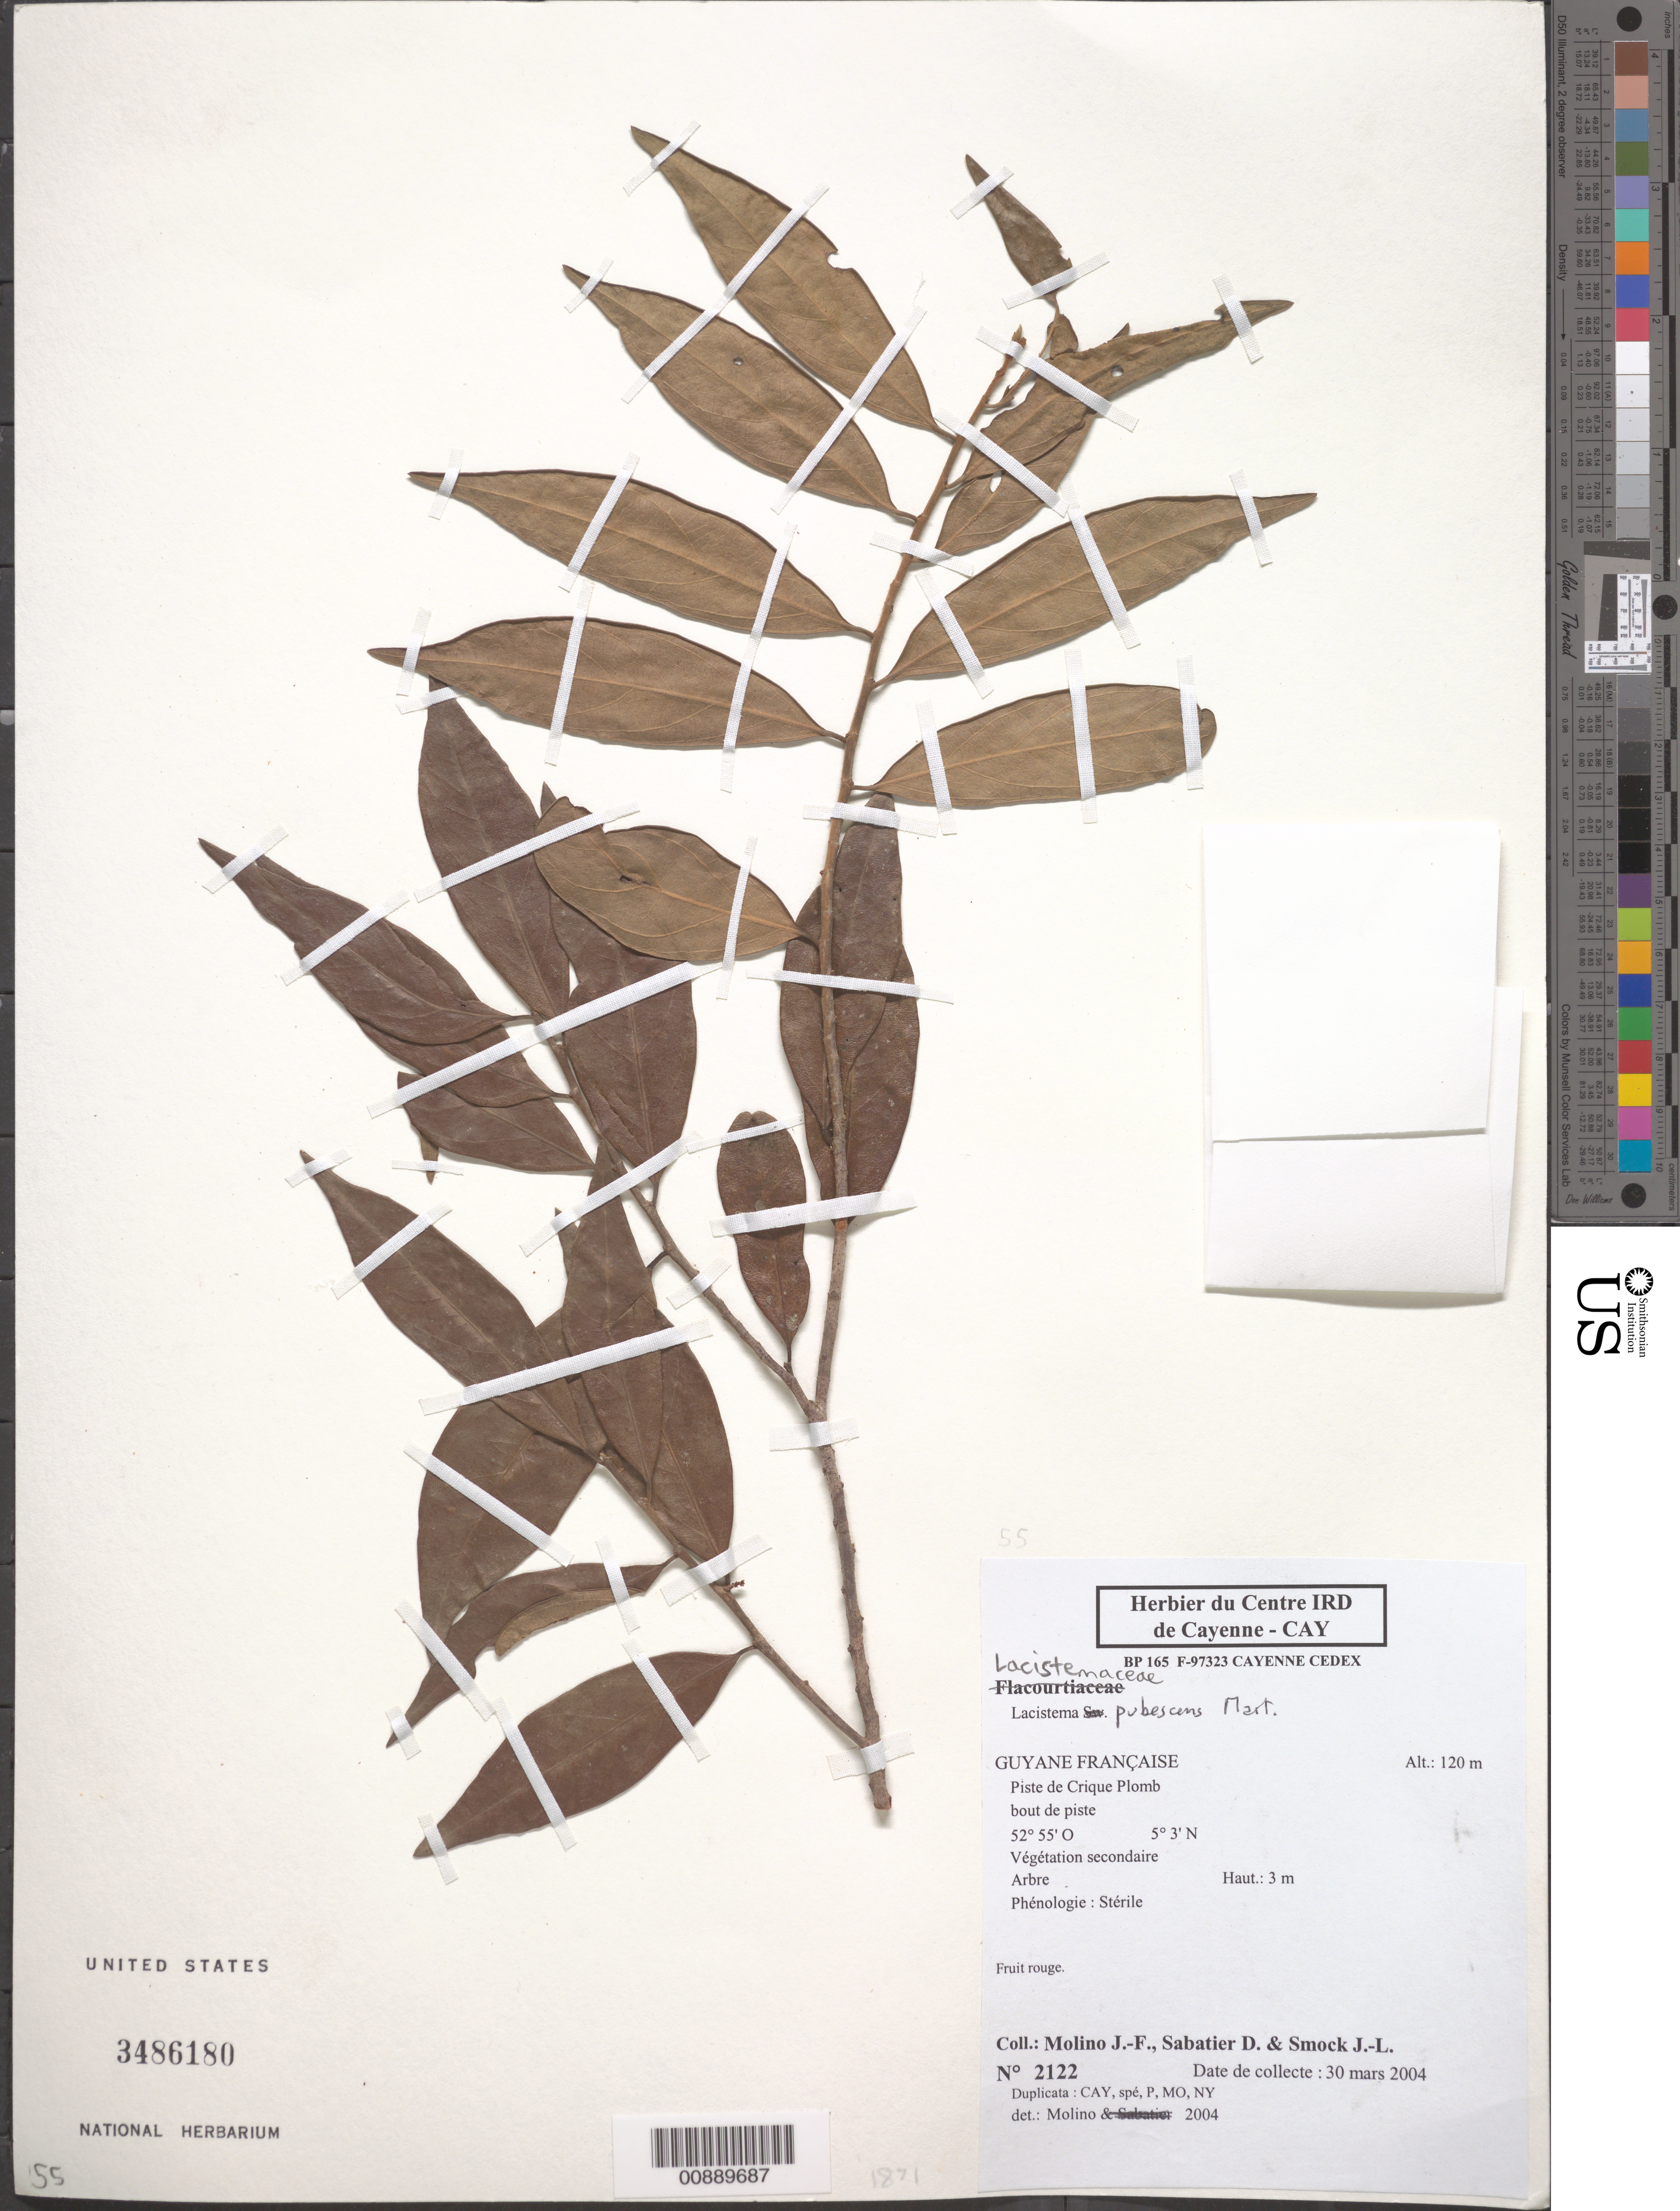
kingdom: Plantae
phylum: Tracheophyta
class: Magnoliopsida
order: Malpighiales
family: Lacistemataceae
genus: Lacistema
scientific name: Lacistema pubescens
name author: Mart.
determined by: Molino, J. F.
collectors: J. Molino, D. Sabatier & J. Smock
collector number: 2122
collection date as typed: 30-Mar-04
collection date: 2004-03-30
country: French Guiana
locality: Piste de Crique Plomb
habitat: Végétation secondaire, bout de piste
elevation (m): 120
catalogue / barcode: US 3486180